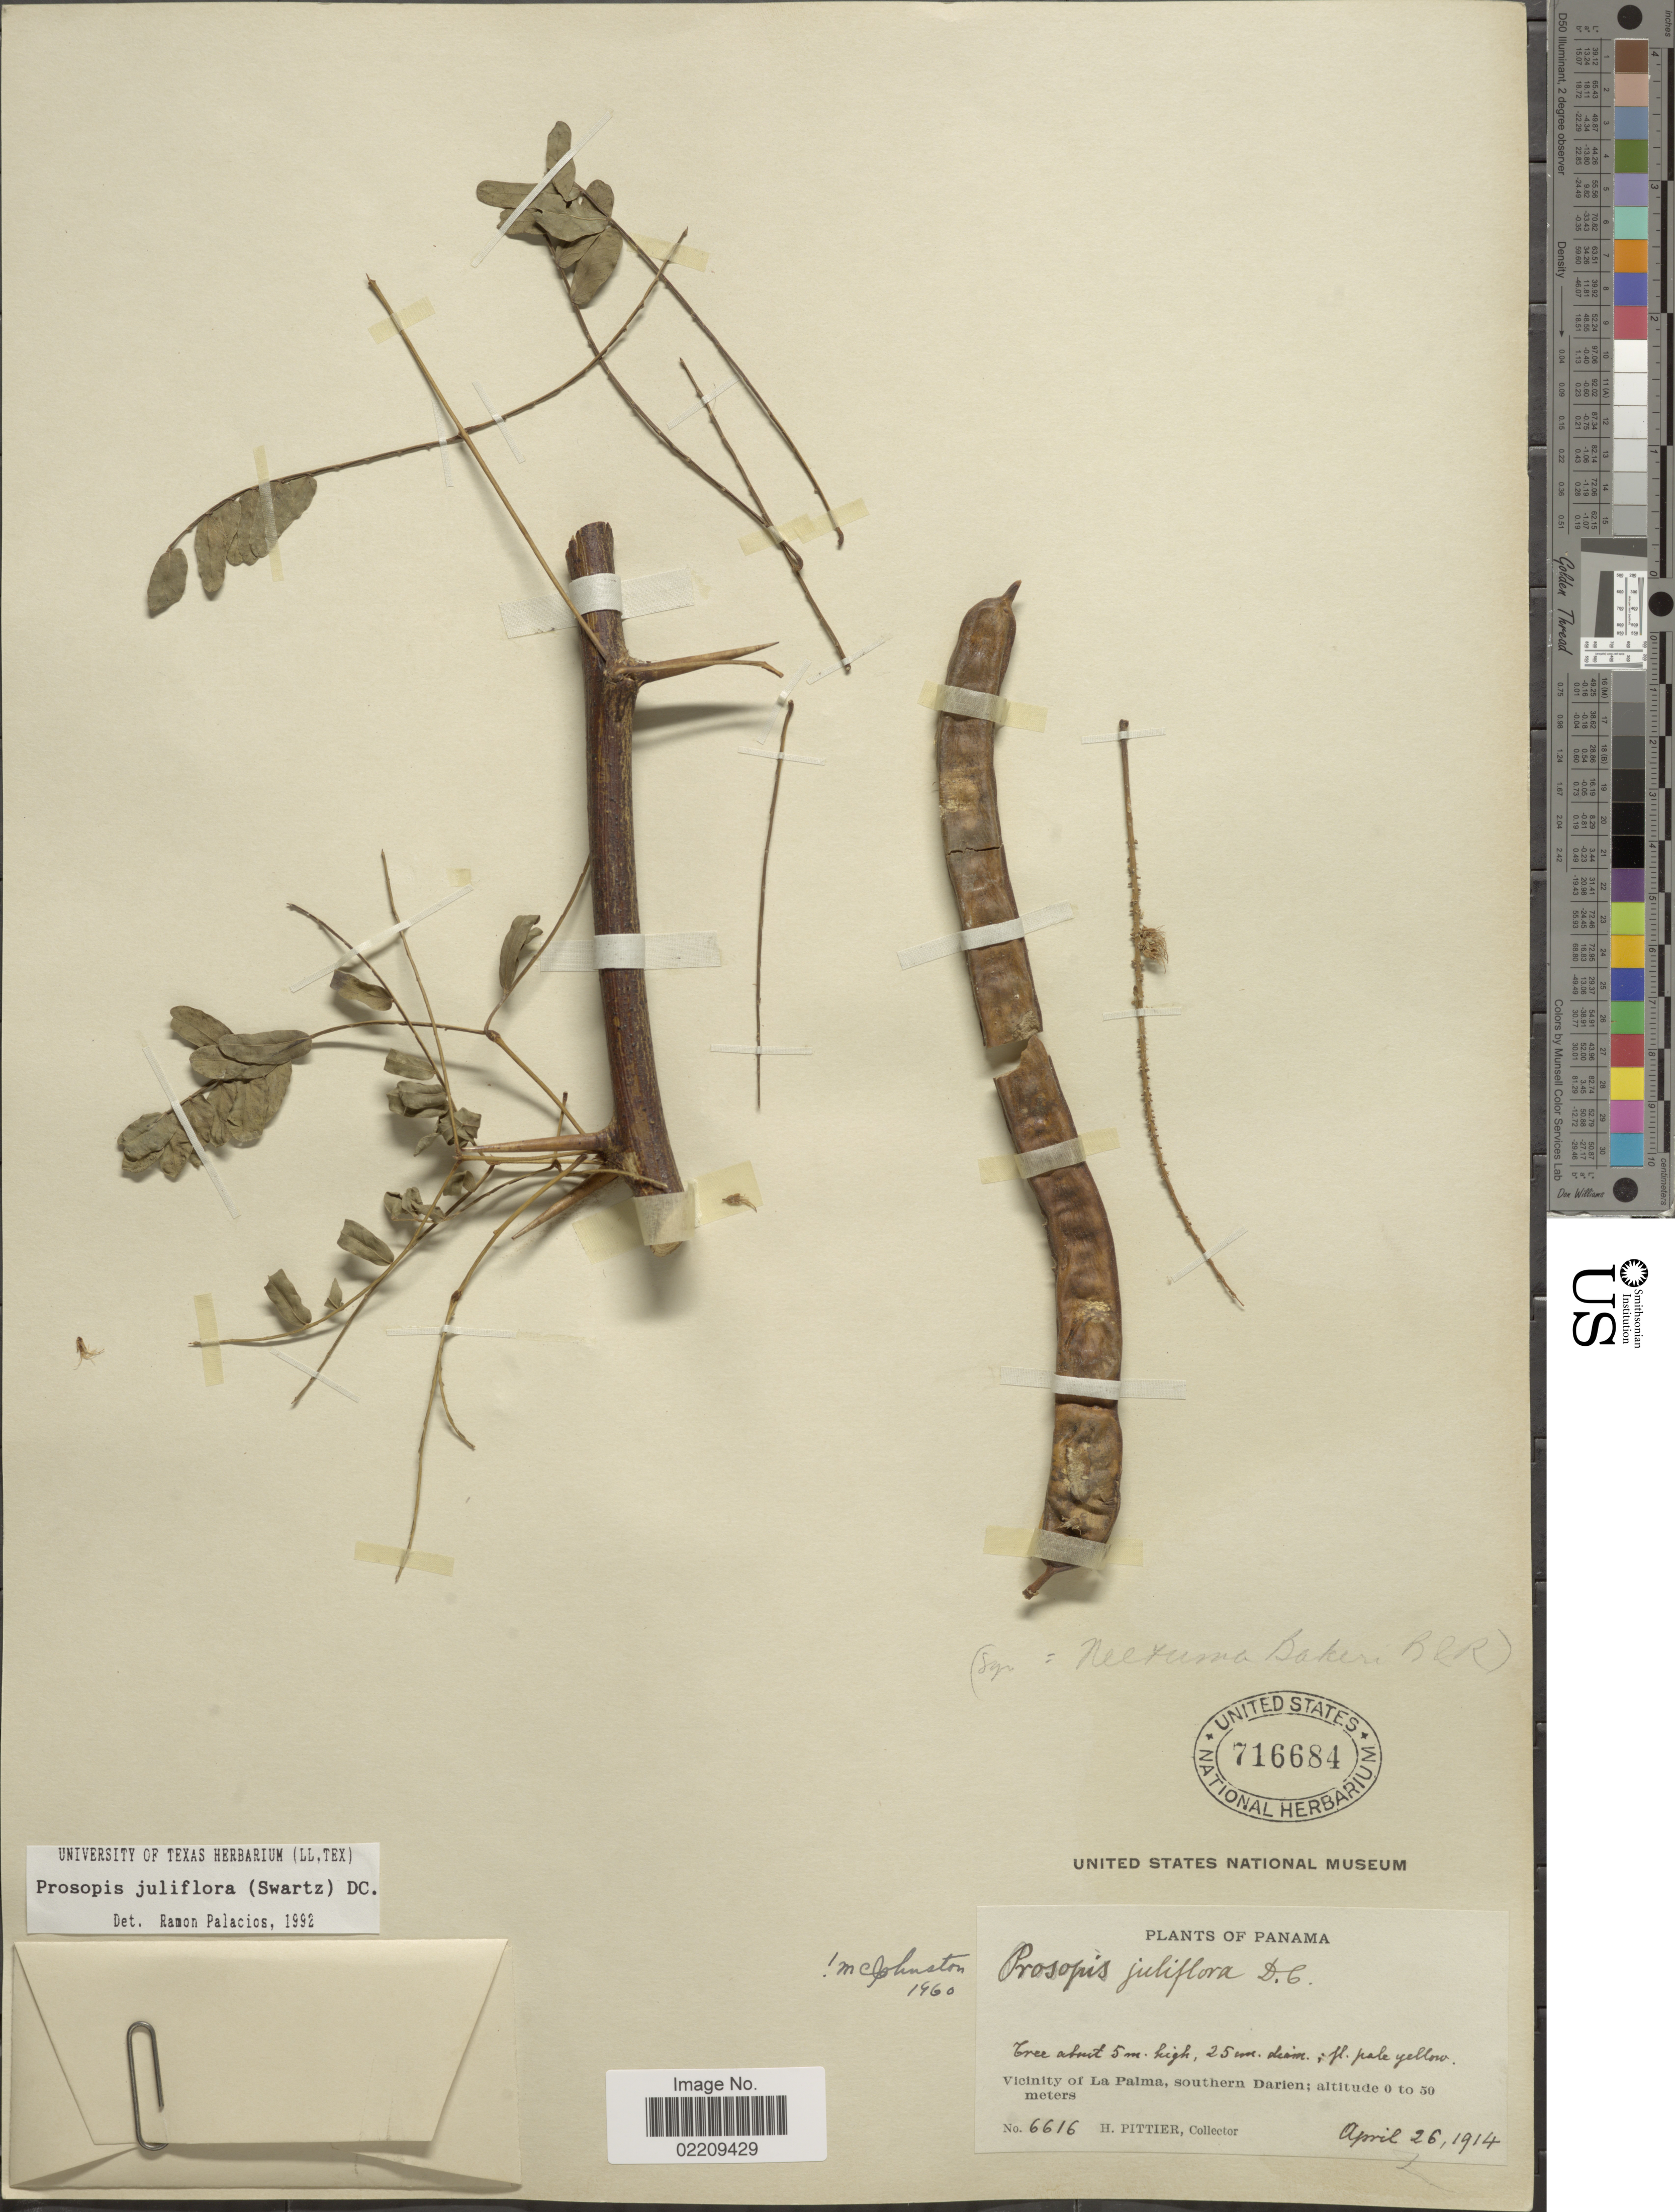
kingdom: Plantae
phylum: Tracheophyta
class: Magnoliopsida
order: Fabales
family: Fabaceae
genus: Neltuma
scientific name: Neltuma juliflora var. juliflora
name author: (Sw.) Raf.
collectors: H. F. Pittier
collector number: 6616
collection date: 1914-04-26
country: Panama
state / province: Darién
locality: Vicinity of La Palma, southern Darien.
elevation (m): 0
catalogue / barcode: US 716684